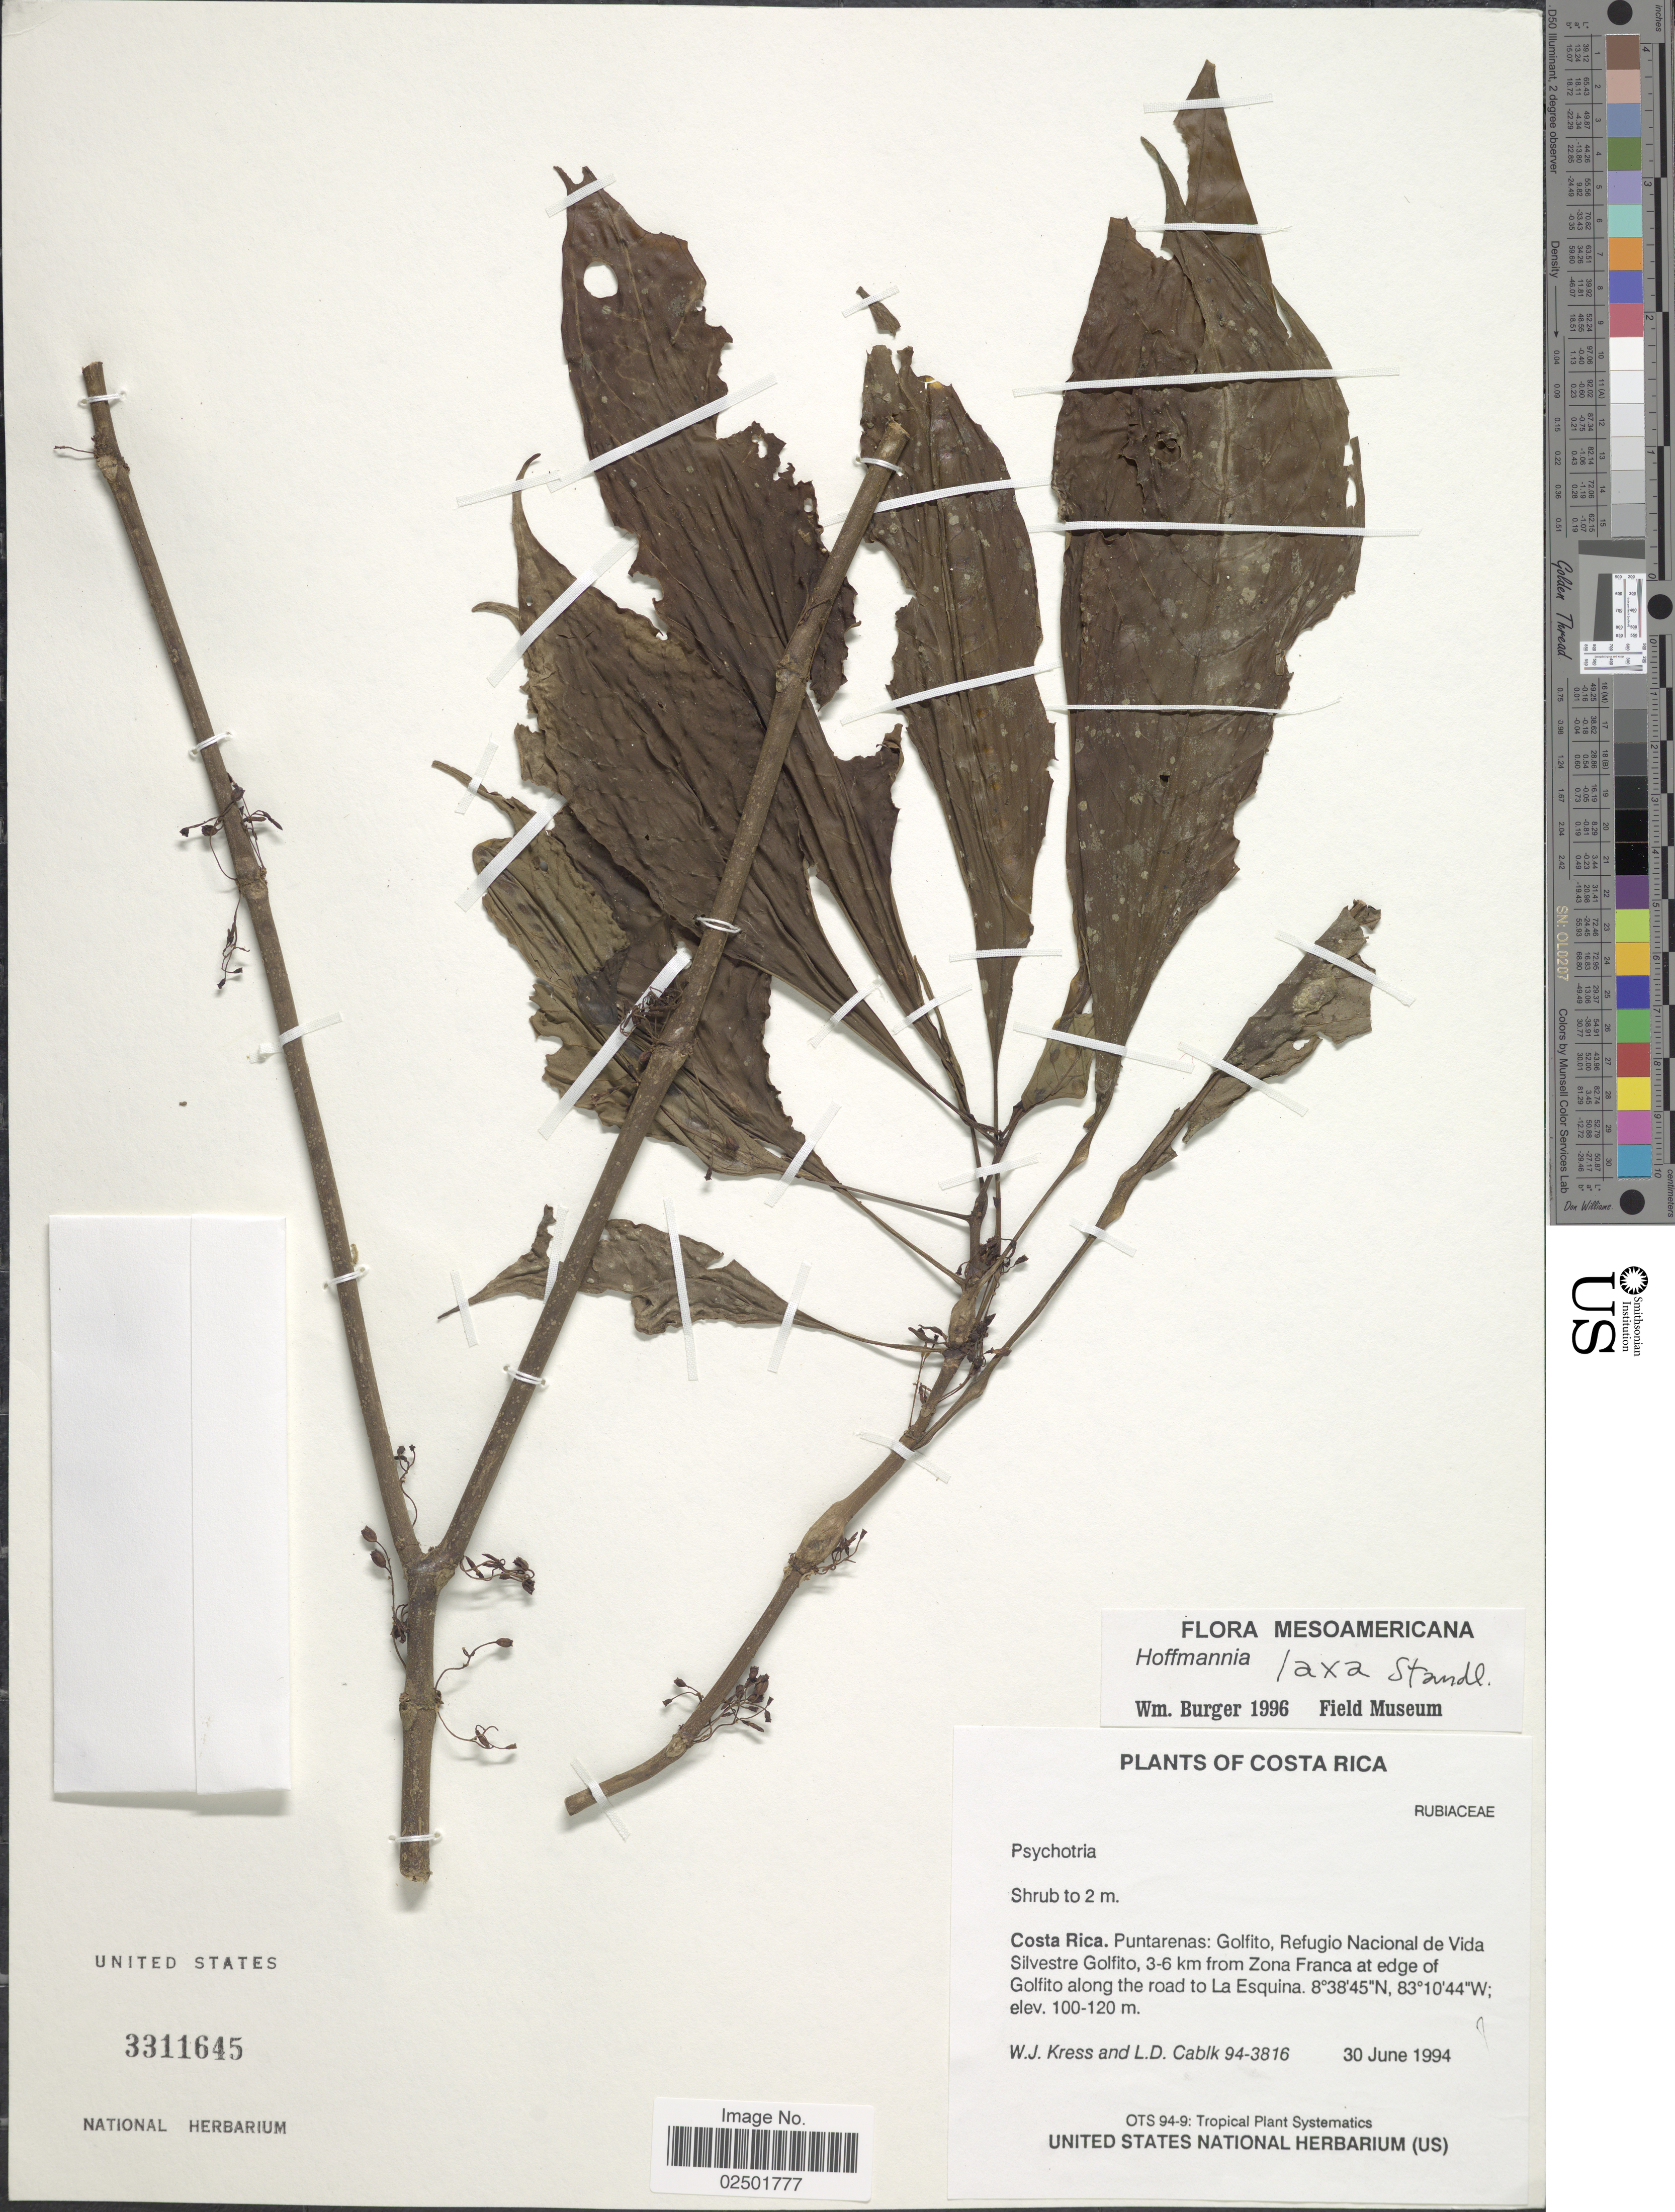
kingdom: Plantae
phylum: Tracheophyta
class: Magnoliopsida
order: Gentianales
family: Rubiaceae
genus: Hoffmannia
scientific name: Hoffmannia laxa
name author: Standl.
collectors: W. J. Kress & L. Cablk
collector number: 94-3816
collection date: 1994-06-30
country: Costa Rica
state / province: Puntarenas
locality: Golfito. Refugio Nacional de Vida Silvestre Golfito; 3-6 km from Zona Franca at edge of Golfito along road to La Esquina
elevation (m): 100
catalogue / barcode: US 3311645